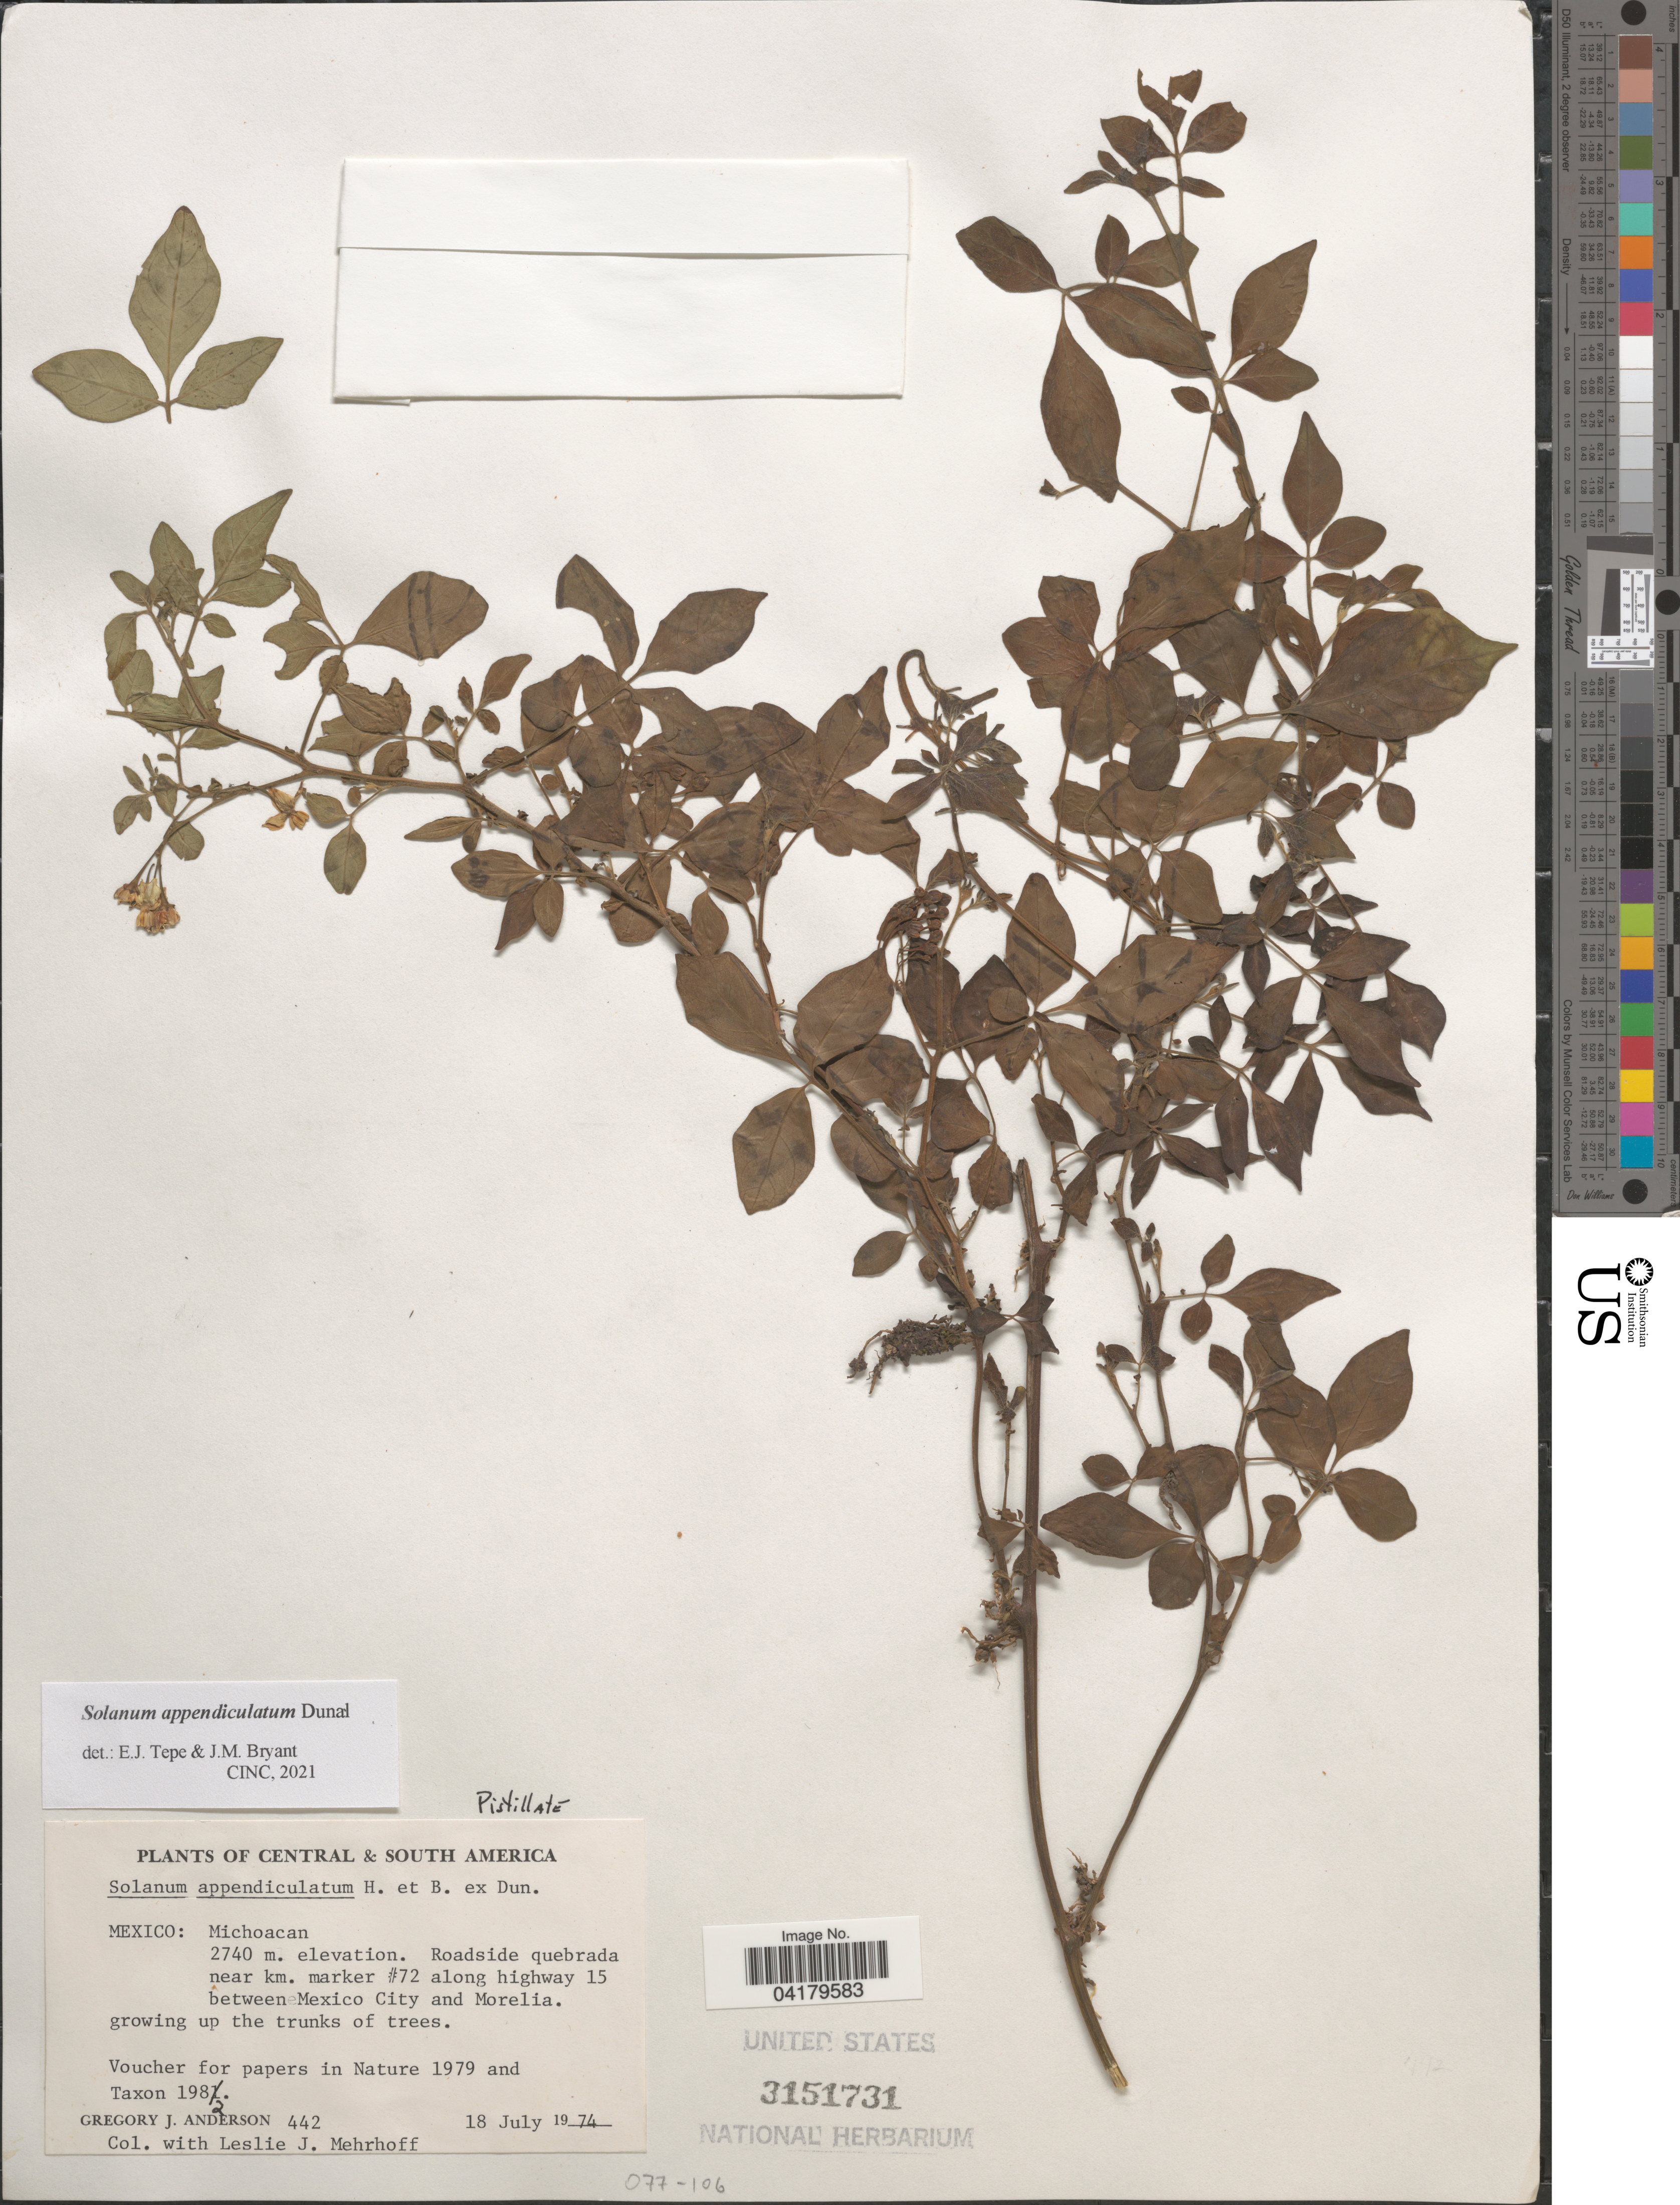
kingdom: Plantae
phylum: Tracheophyta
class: Magnoliopsida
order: Solanales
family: Solanaceae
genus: Solanum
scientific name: Solanum appendiculatum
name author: Humb. & Bonpl. ex Dunal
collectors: G. J. Anderson & L. Mehrhoff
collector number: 442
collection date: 1974-07-18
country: Mexico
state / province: Michoacán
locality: Central & South America. Roadside quebrada near km. marker #72 along highway 15 between Mexico City and Morelia.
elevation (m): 2740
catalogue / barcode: US 3151731